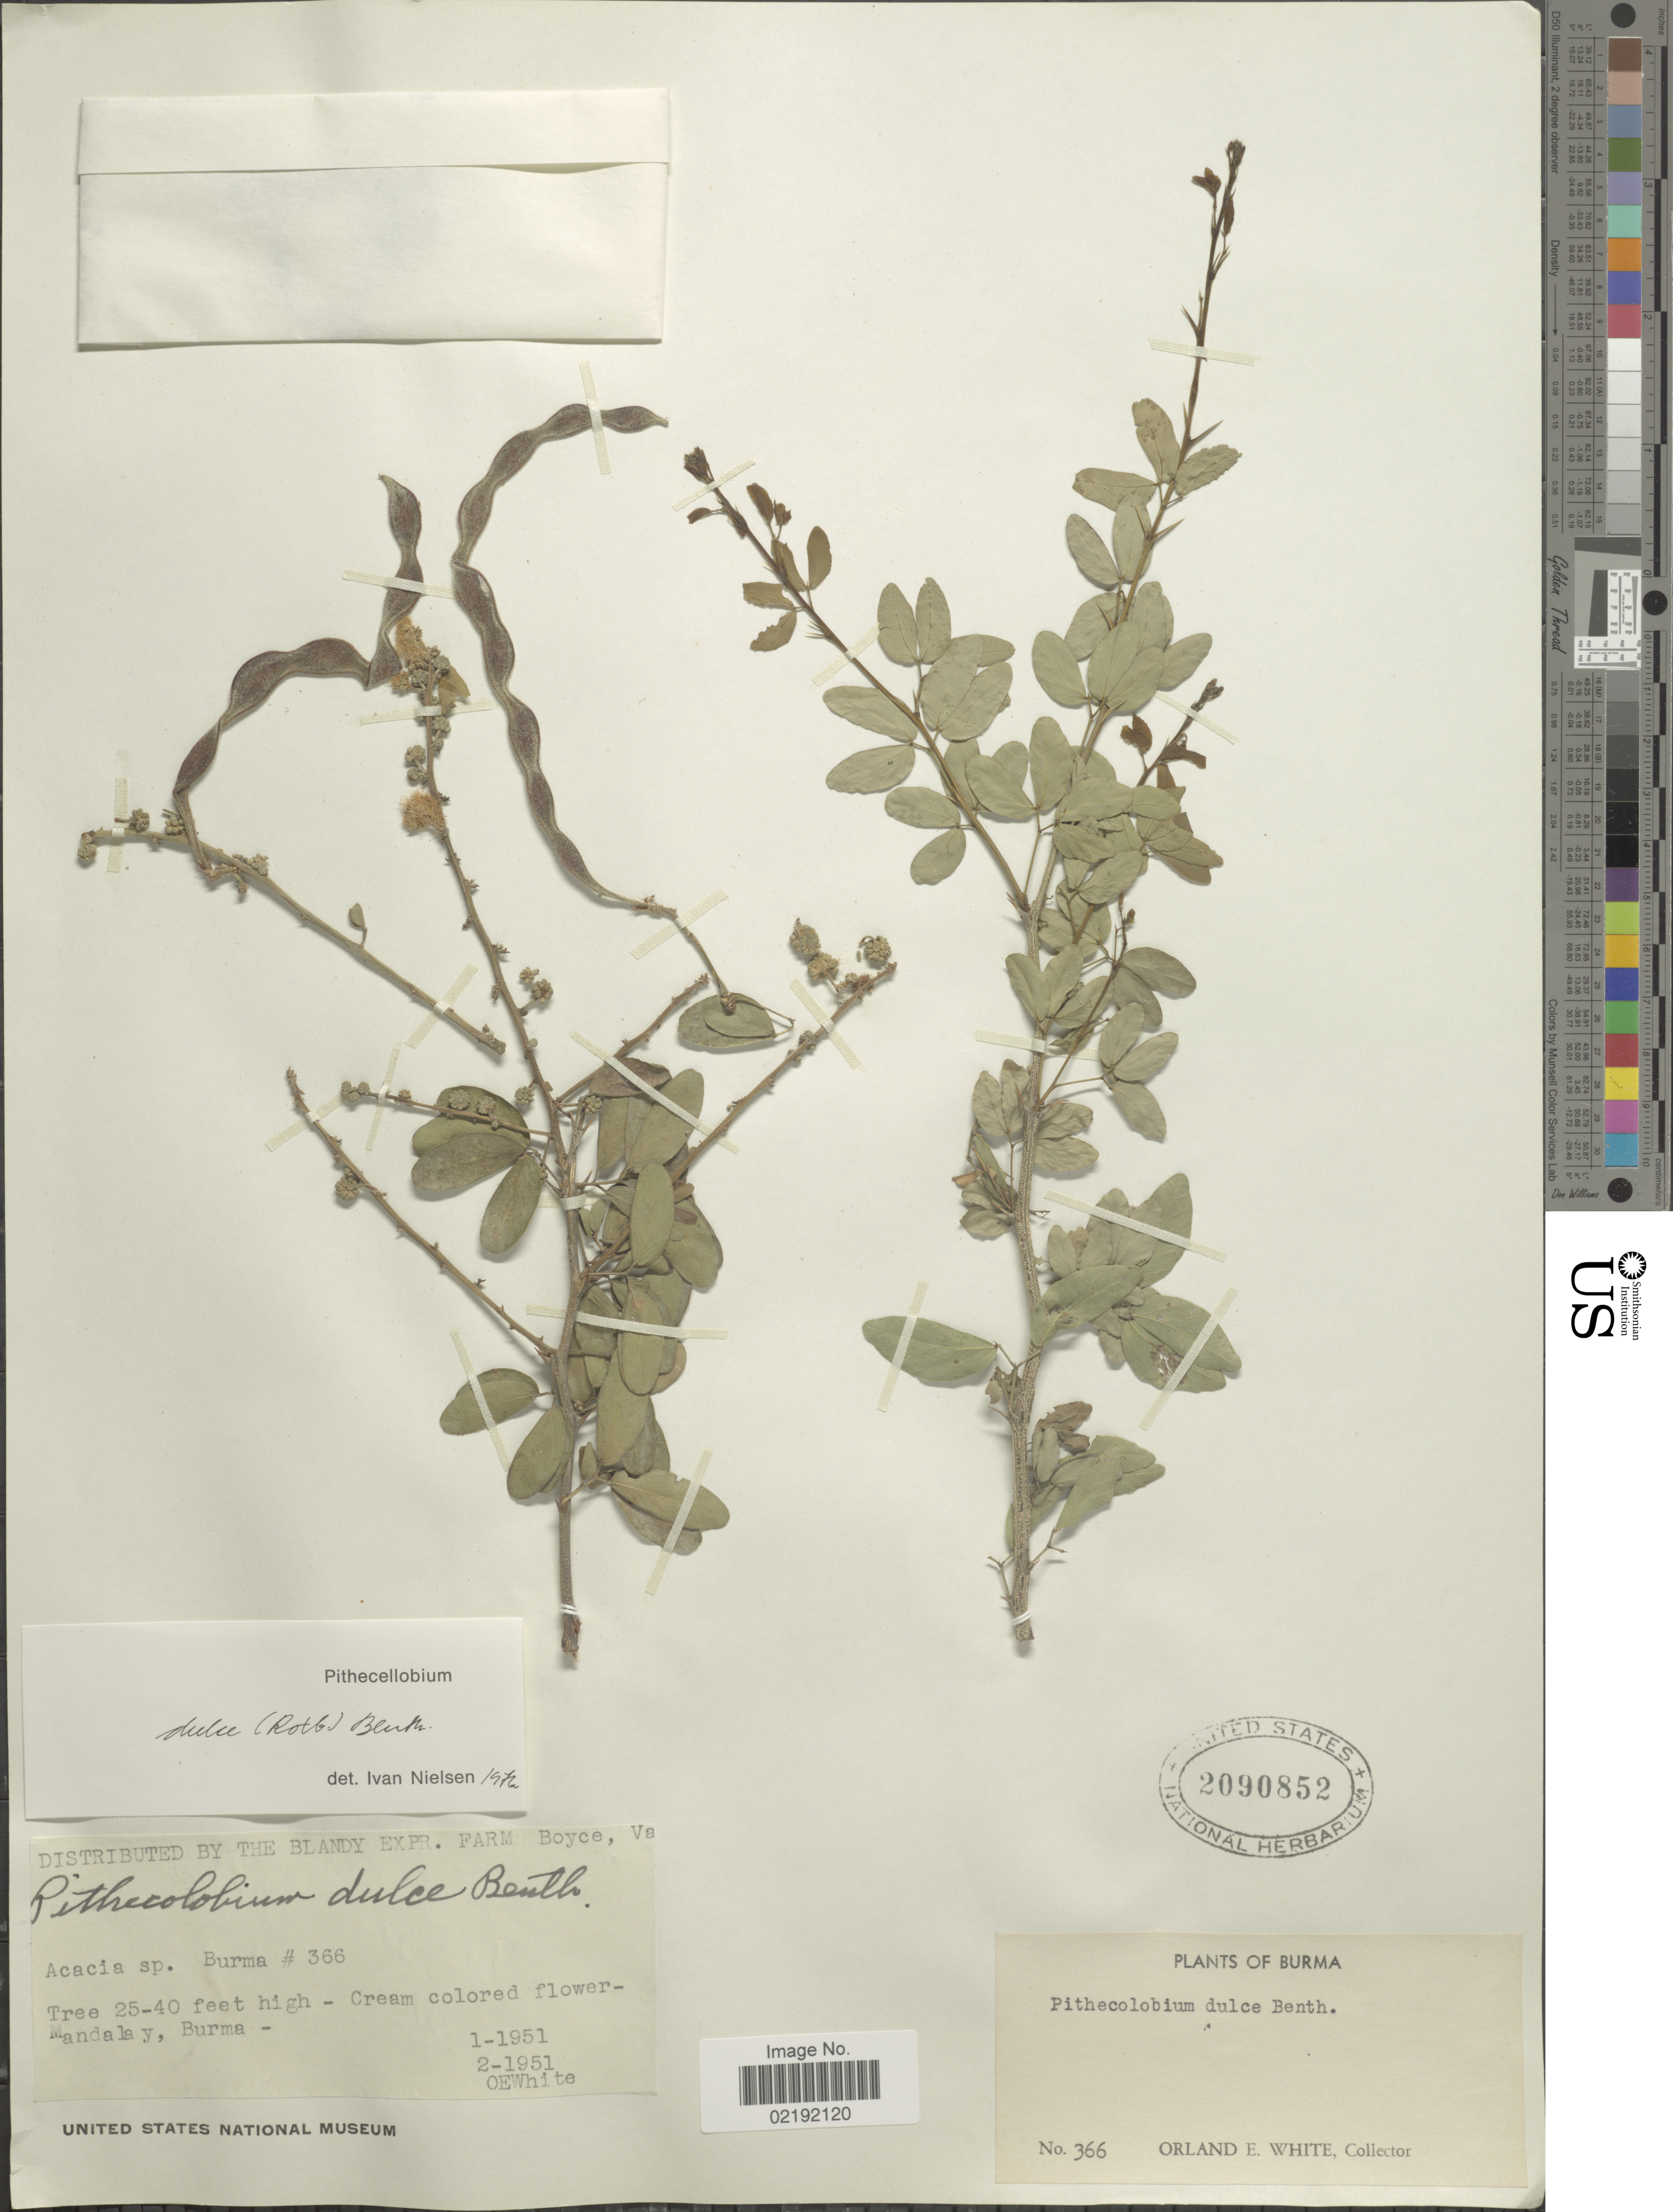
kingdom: Plantae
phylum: Tracheophyta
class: Magnoliopsida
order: Fabales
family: Fabaceae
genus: Pithecellobium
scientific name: Pithecellobium dulce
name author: (Roxb.) Benth.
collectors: O. E. White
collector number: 366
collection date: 1951-01/1951-02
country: Myanmar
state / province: Mandalay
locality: Mandalay, Burma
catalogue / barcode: US 2090852